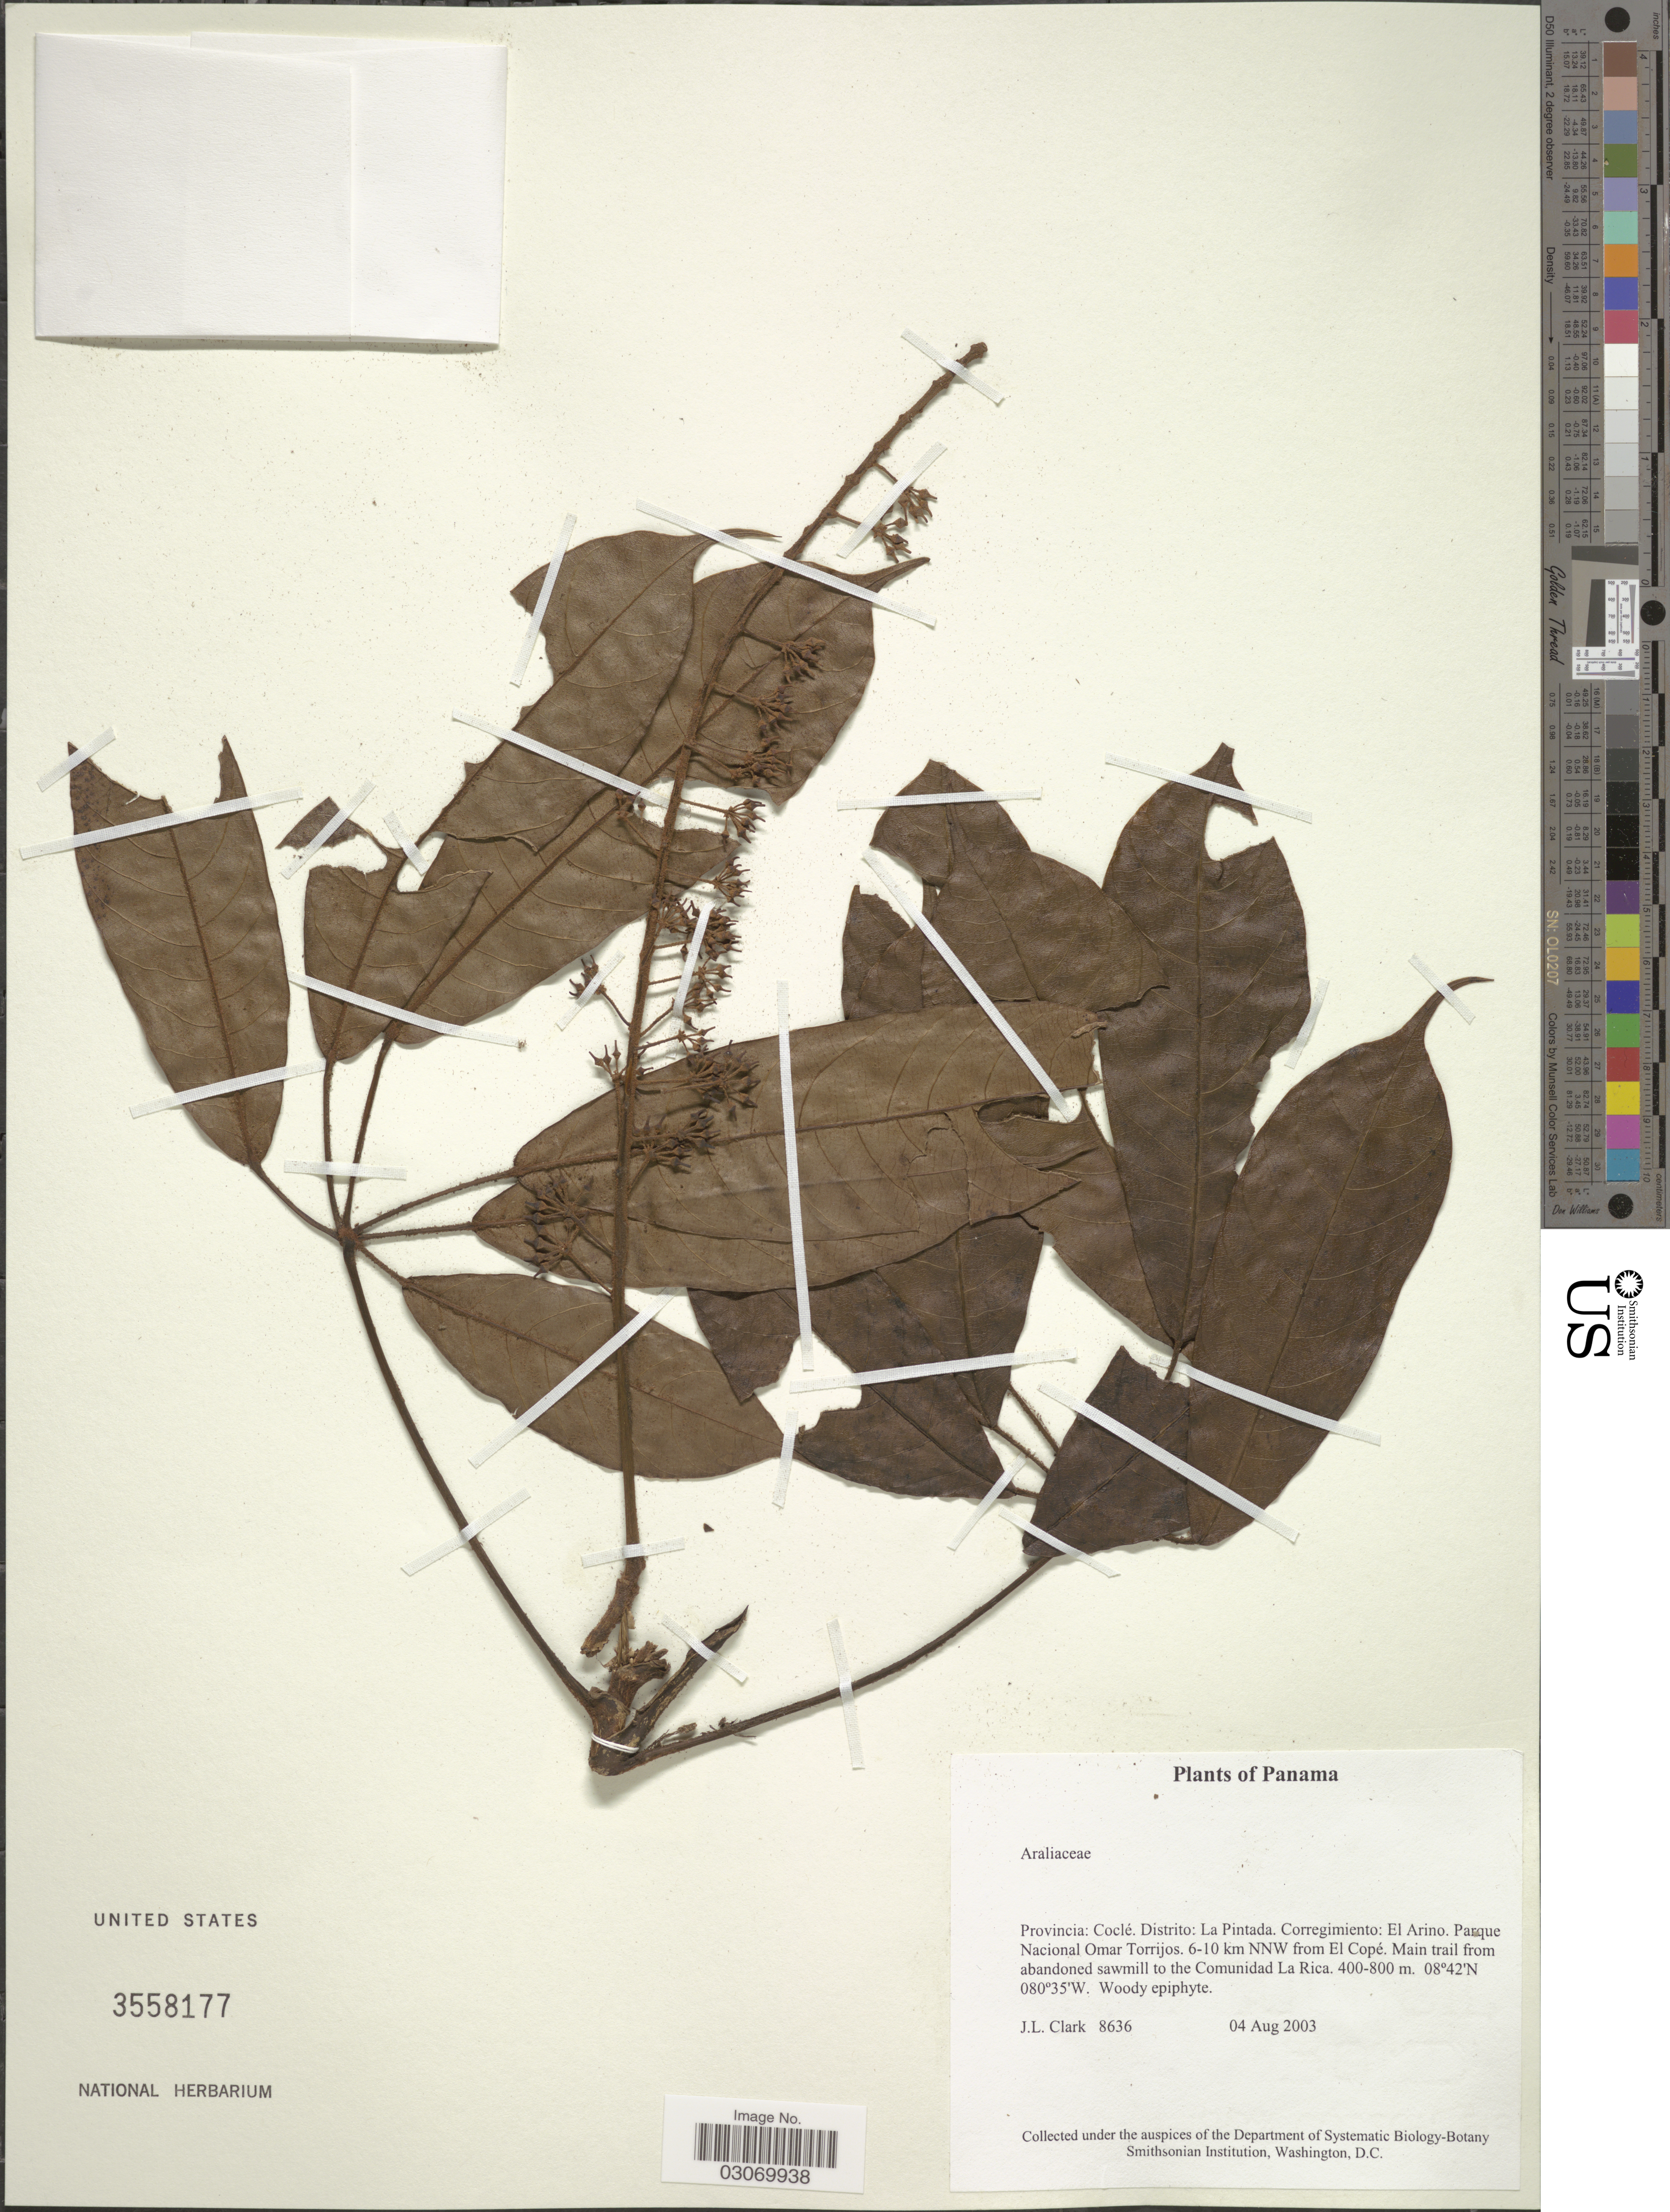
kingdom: Plantae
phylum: Tracheophyta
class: Magnoliopsida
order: Apiales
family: Araliaceae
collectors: J. L. Clark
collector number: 8636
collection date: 2003-08-04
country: Panama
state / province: Coclé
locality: Coclé, Distrito: La Pintada, Corregimiento: El Arino, Parque Nacional Omar Torrijos, 6-10 km NNW from El Copé, Main trail from abandoned sawmill to the Comunidad La Rica.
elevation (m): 400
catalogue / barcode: US 3558177